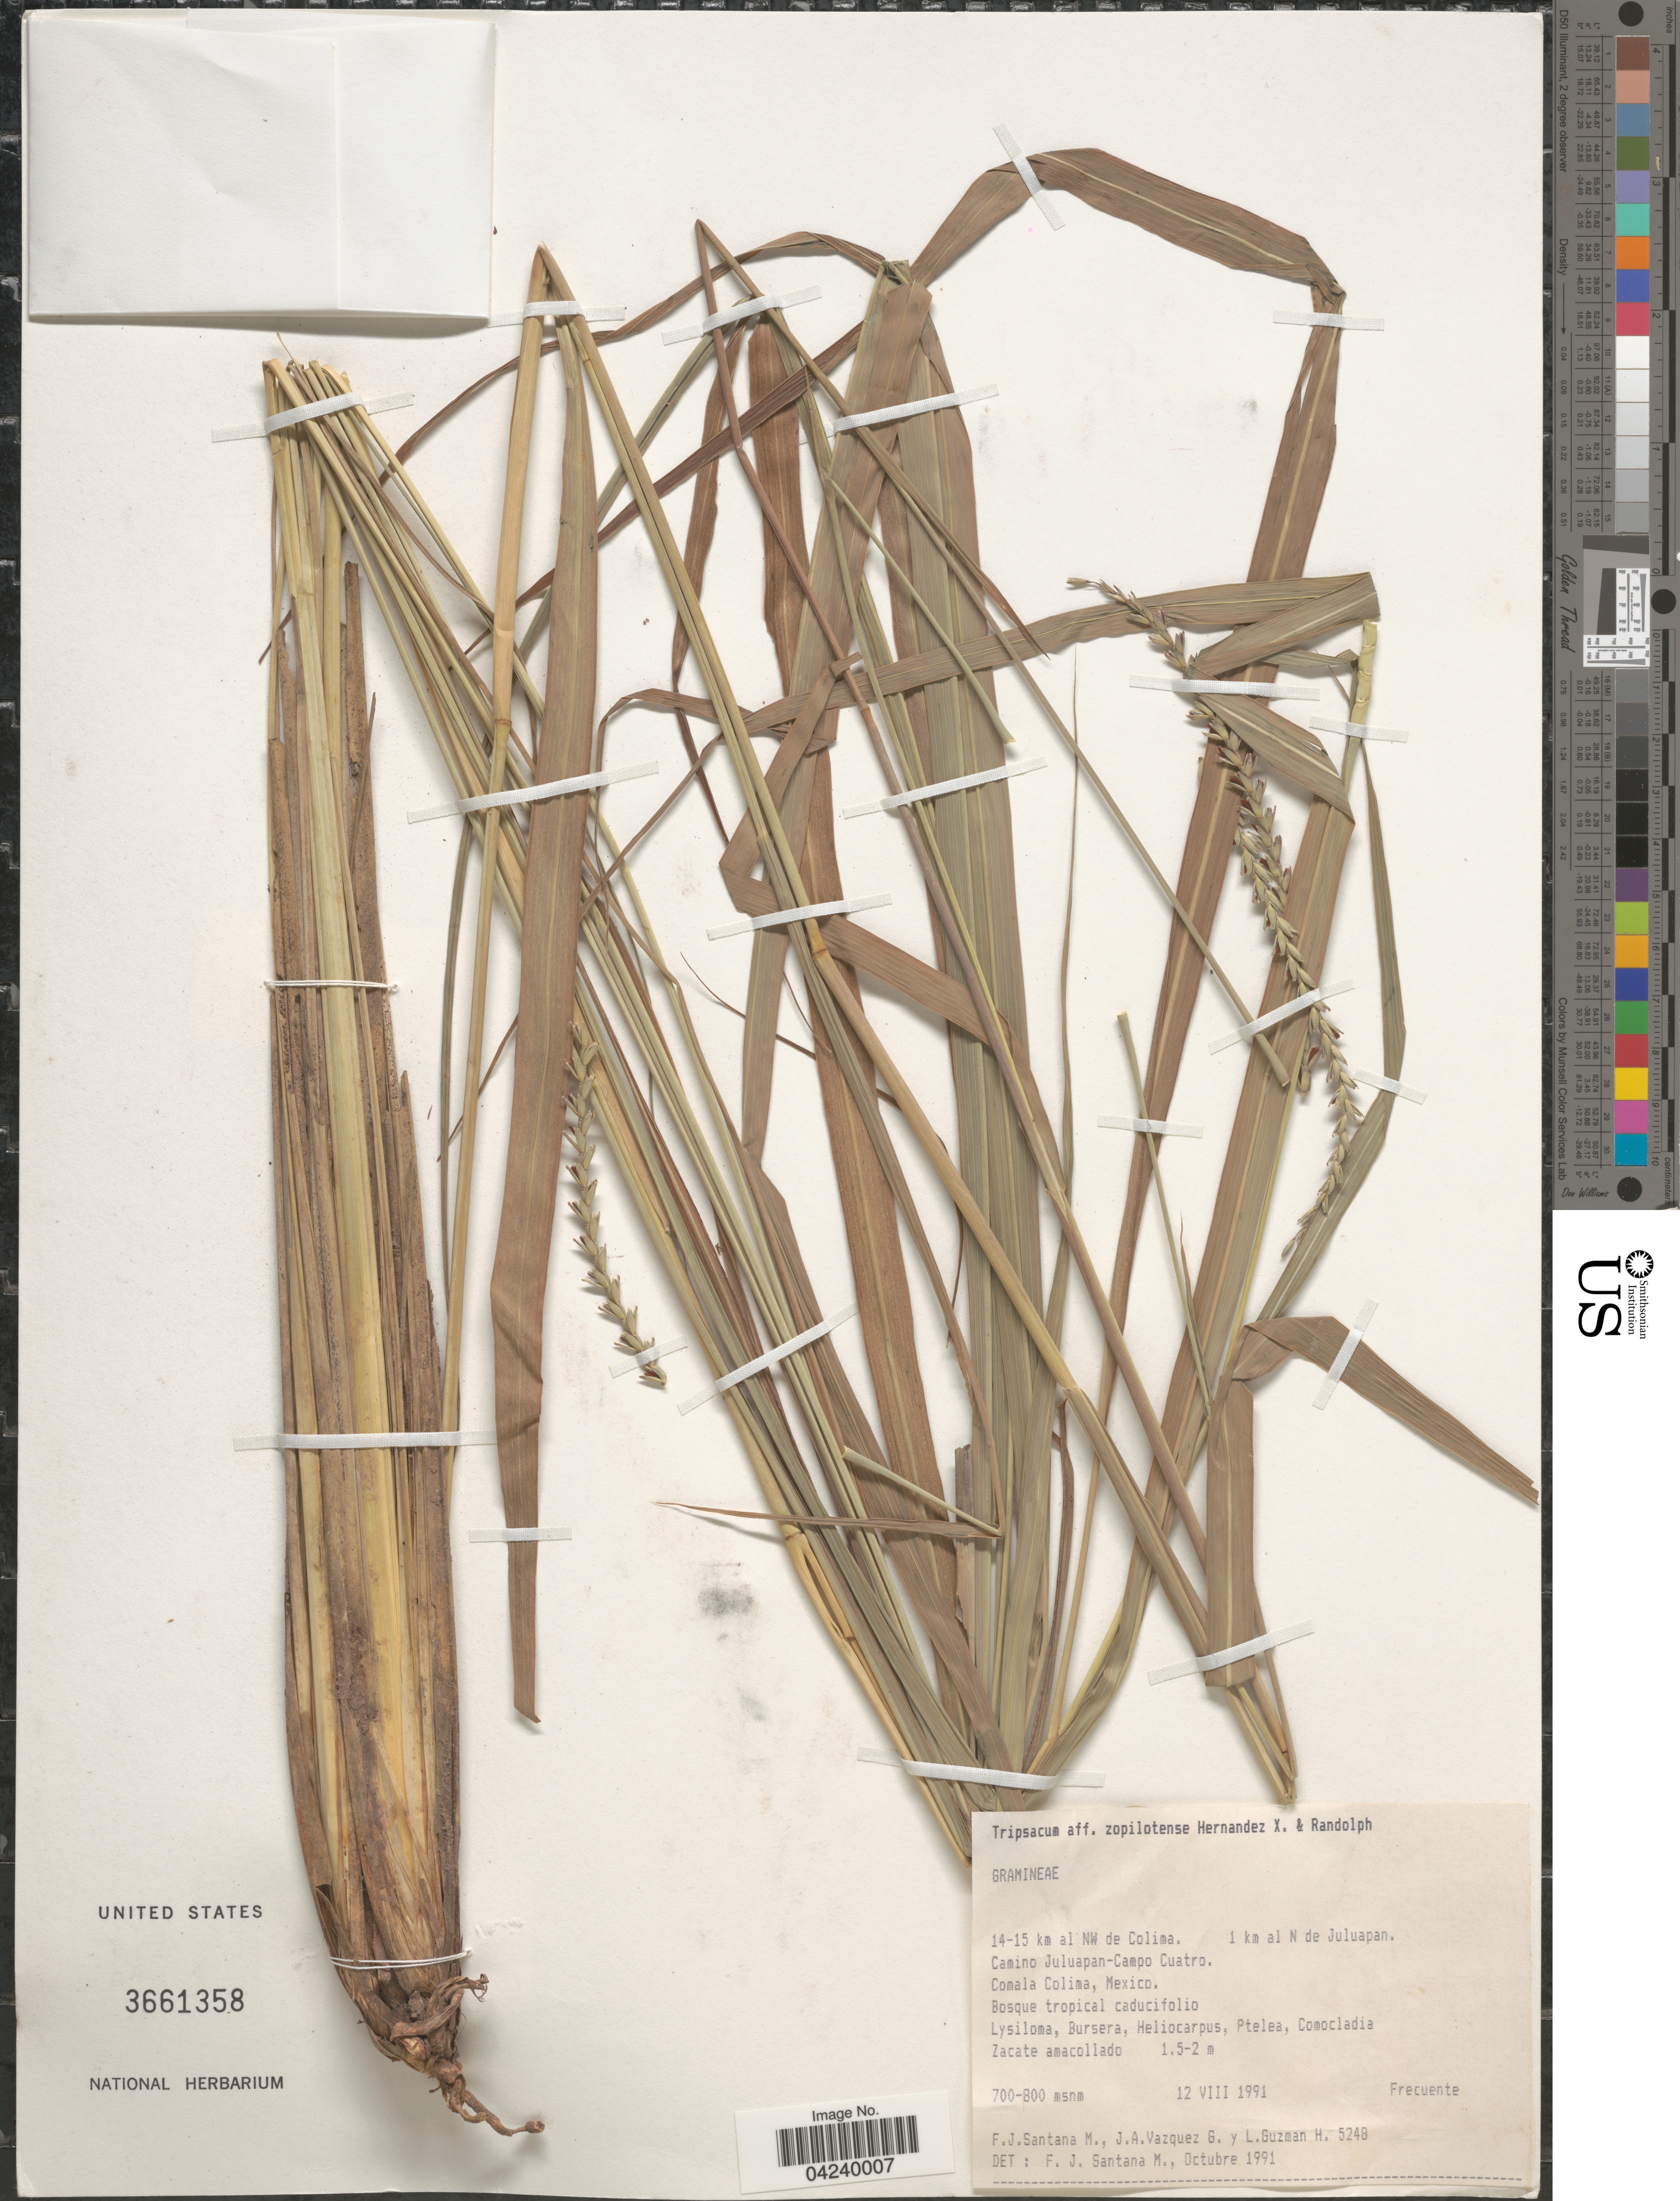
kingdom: Plantae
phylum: Tracheophyta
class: Liliopsida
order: Poales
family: Poaceae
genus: Tripsacum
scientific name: Tripsacum zapolitense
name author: Hern.-Xol. & Randolph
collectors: F. J. Santana M., J. A. Vázquez G. & L. Guzmán H.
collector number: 5248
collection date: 1991-08-12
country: Mexico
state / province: Colima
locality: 14-15 km al NW de Colima. 1 km al N de Juluapan. Camino Juluapan-Campo Cuatro. Comala Colima.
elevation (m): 700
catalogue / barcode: US 3661358